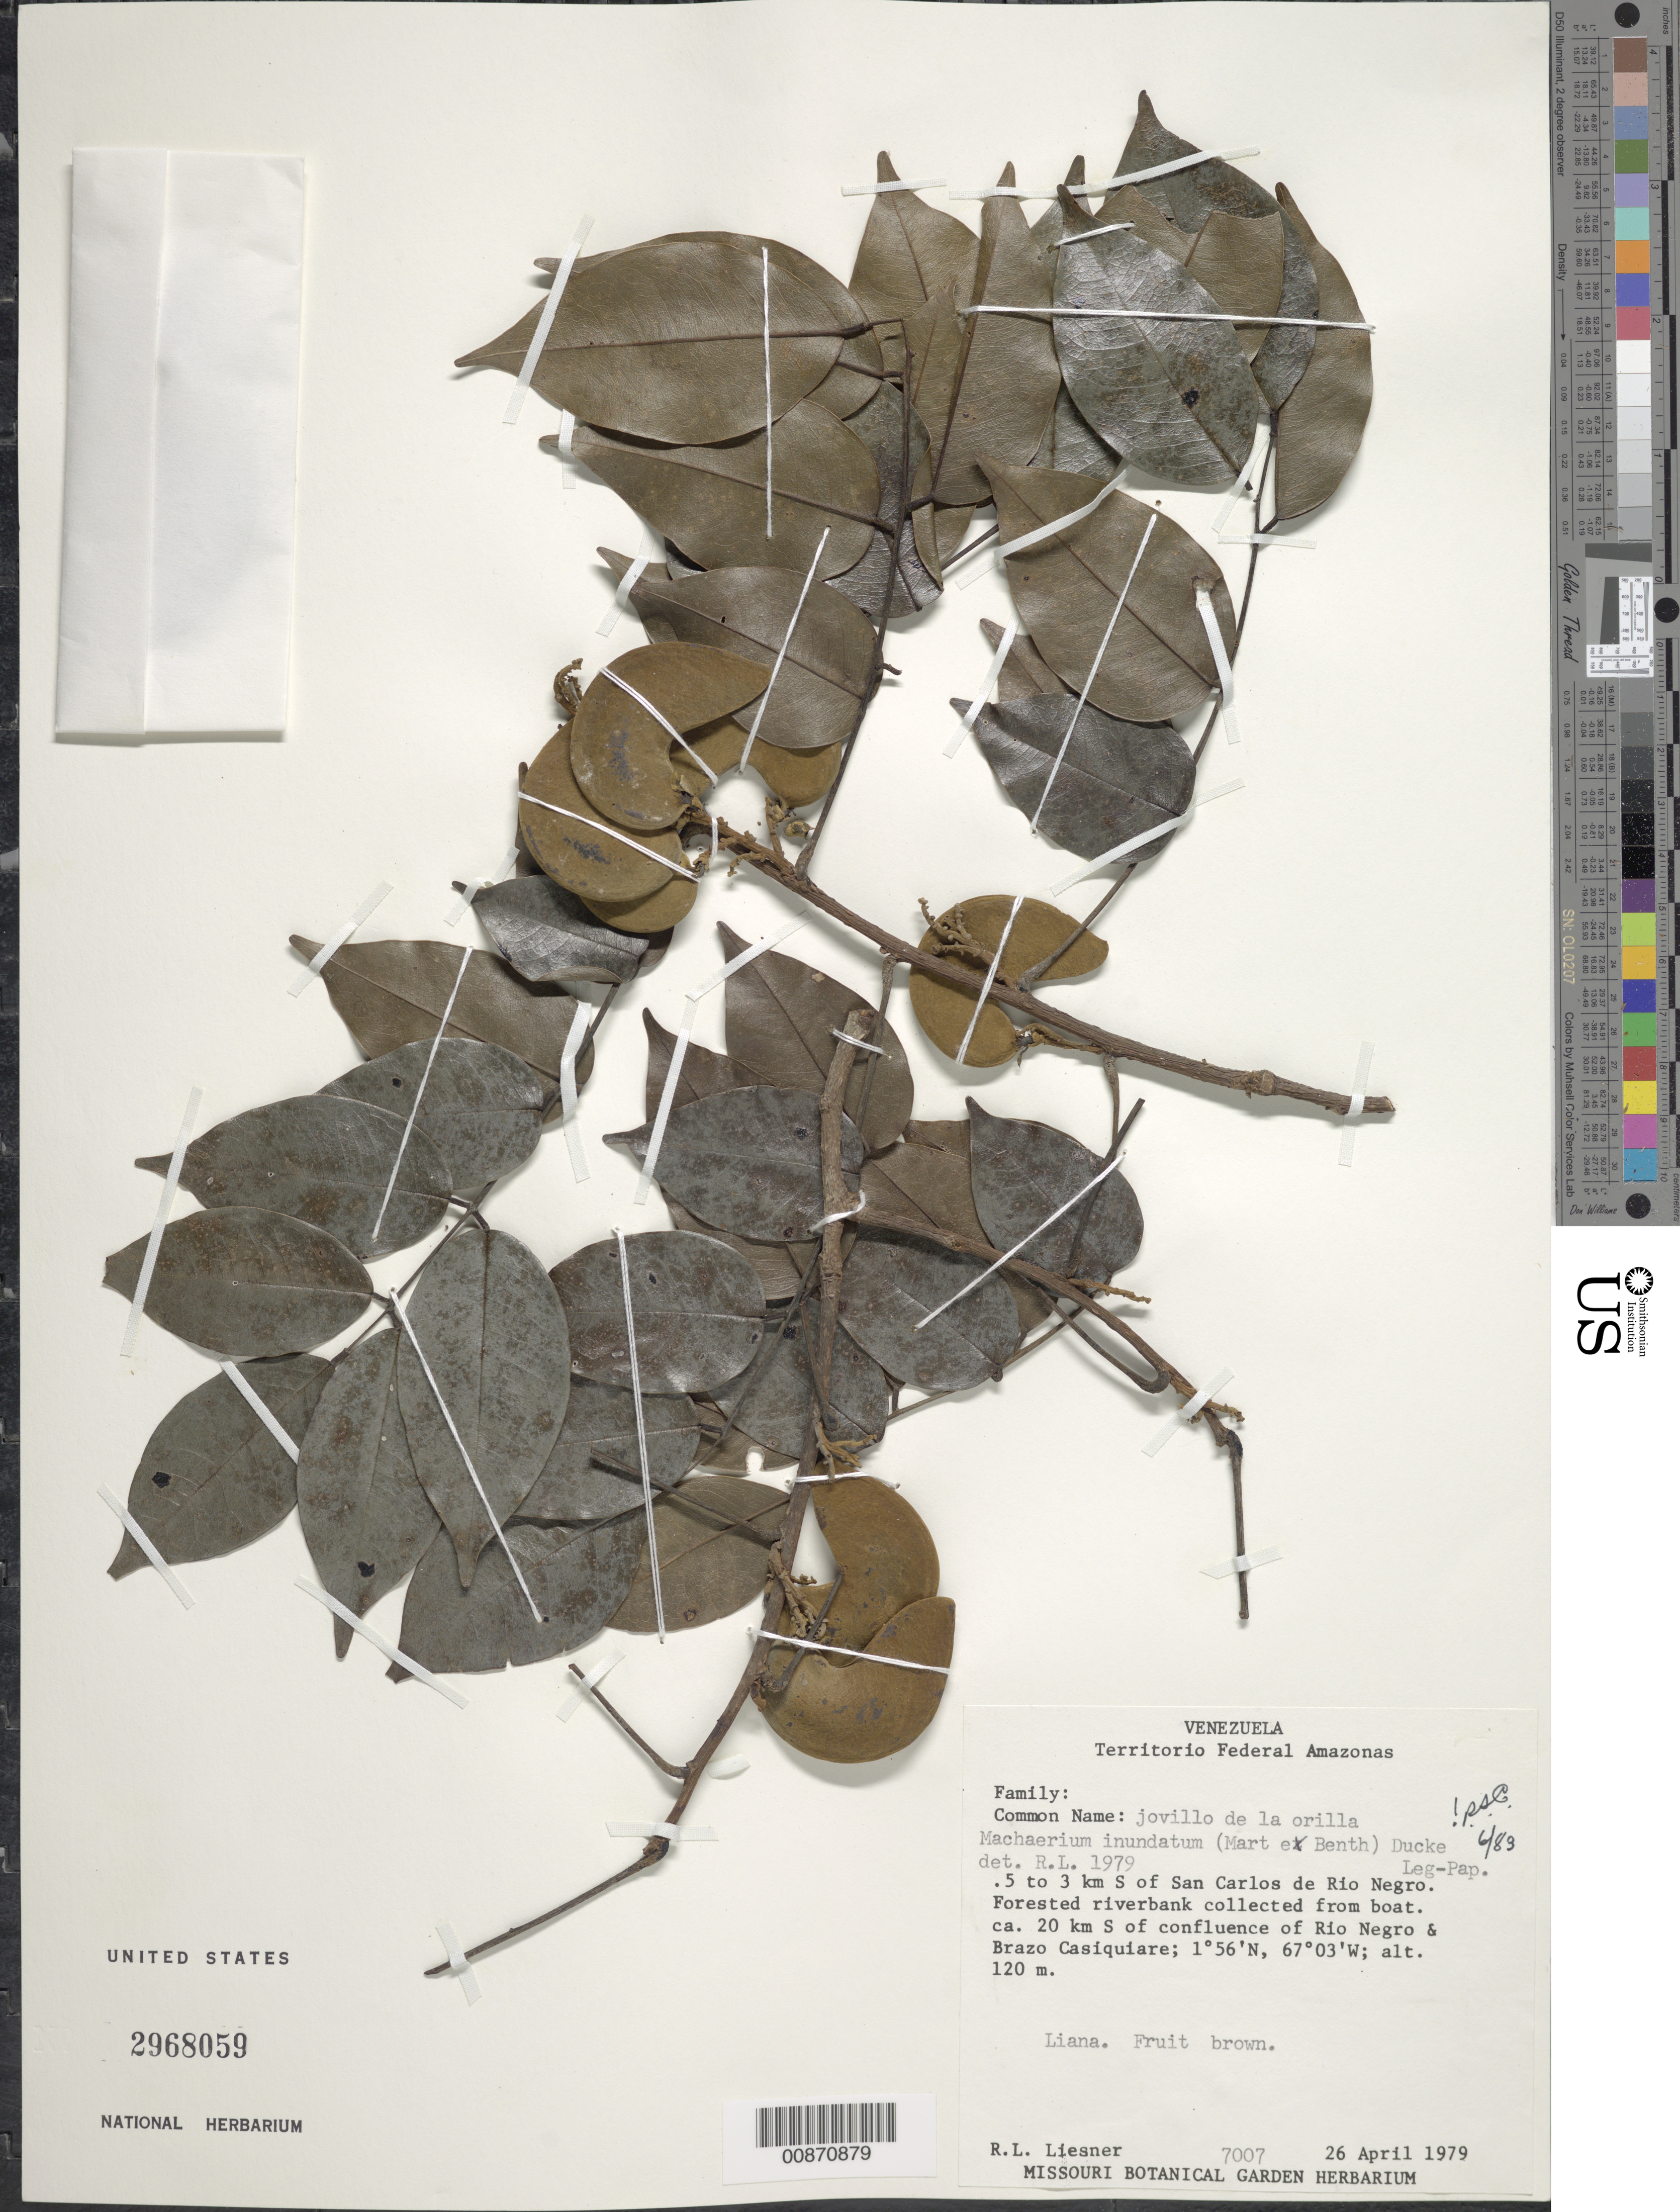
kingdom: Plantae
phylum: Tracheophyta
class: Magnoliopsida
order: Fabales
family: Fabaceae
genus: Machaerium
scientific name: Machaerium inundatum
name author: (Mart. ex Benth.) Ducke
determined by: Cowan, R. S.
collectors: R. L. Liesner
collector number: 7007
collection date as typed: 26-Apr-79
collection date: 1979-04-26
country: Venezuela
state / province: Amazonas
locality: San Carlos de Río Negro, 0.5-3 km NE of; ca 20 km S of confluence of Río Negro and Brazo Casiquiare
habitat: Forested riverbank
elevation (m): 120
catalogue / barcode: US 2968059